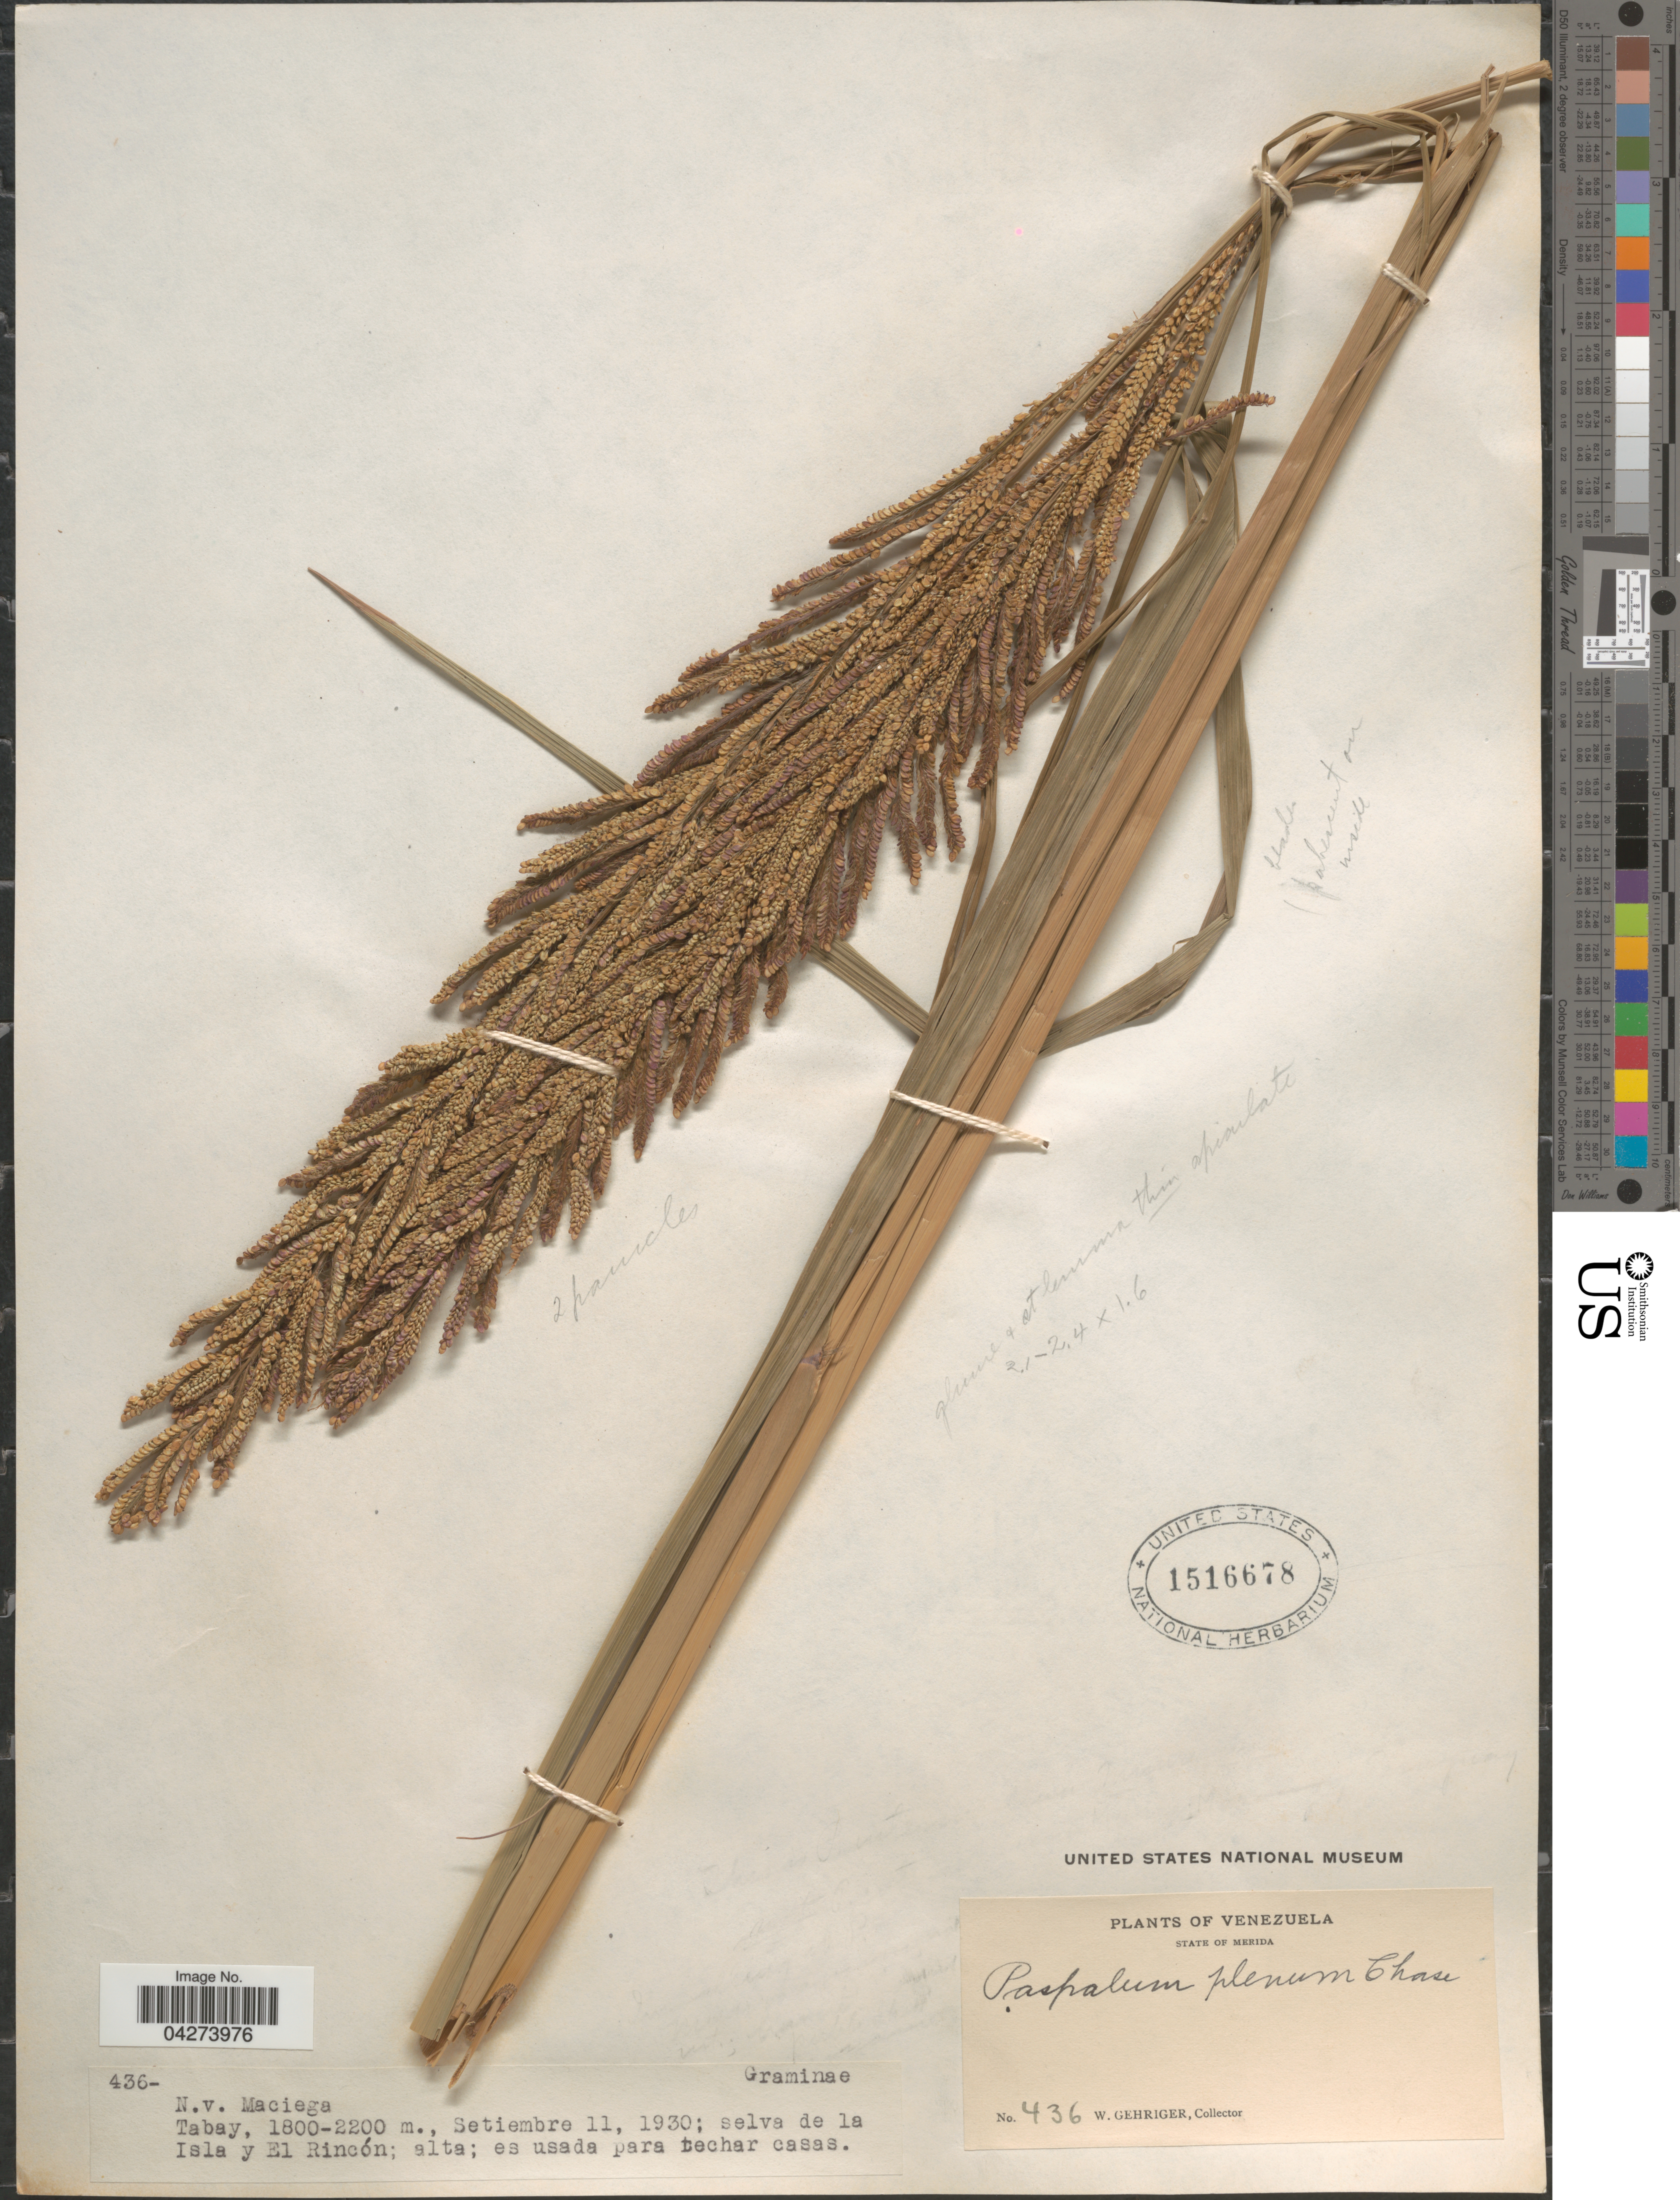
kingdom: Plantae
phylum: Tracheophyta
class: Liliopsida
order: Poales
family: Poaceae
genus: Paspalum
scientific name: Paspalum plenum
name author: Chase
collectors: W. Gehriger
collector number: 436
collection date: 1930-09-11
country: Venezuela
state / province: Merida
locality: Tabay; selva de la Isla y El Rincón.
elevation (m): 1800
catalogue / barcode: US 1516678